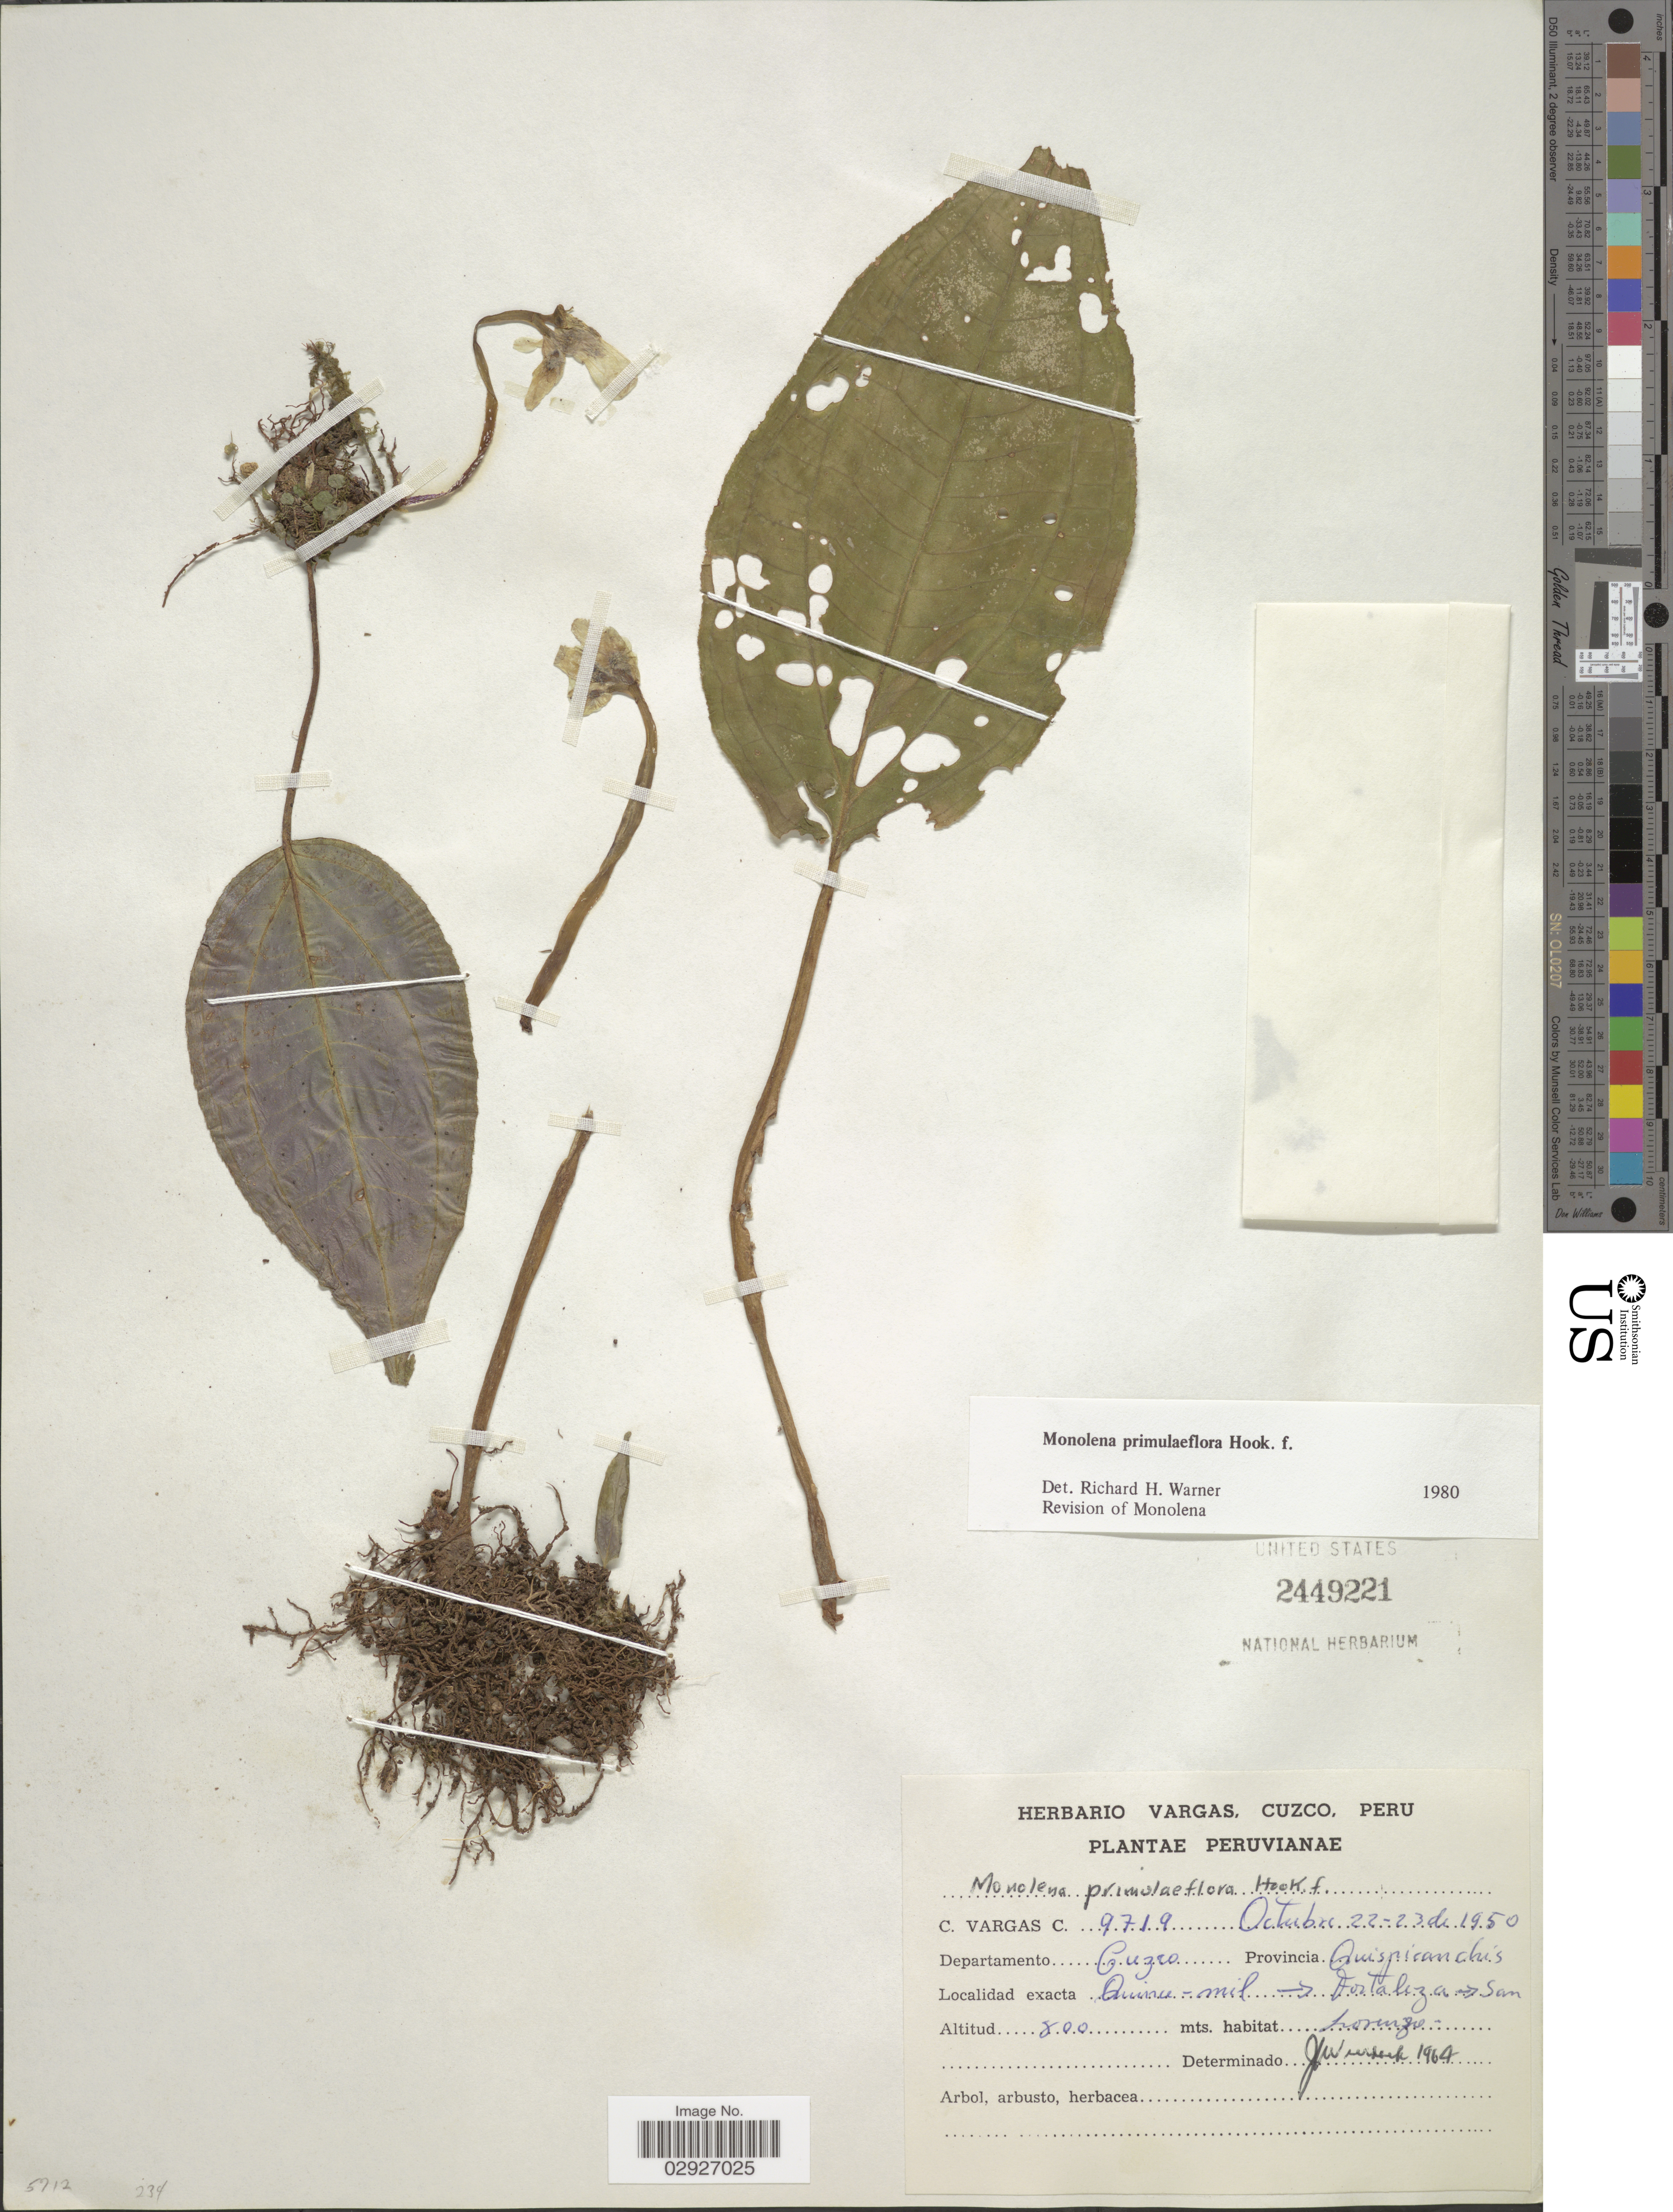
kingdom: Plantae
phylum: Tracheophyta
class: Magnoliopsida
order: Myrtales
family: Melastomataceae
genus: Monolena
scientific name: Monolena primuliflora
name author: Hook. f.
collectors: C. Vargas Calderón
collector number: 9719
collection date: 1950-10-22/1950-10-23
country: Peru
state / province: Cusco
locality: Departamento Cuzco. Provincia Quispicanchis. Quinu-mil-> Fortaleza->San Lorenzo.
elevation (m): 800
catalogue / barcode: US 2449221